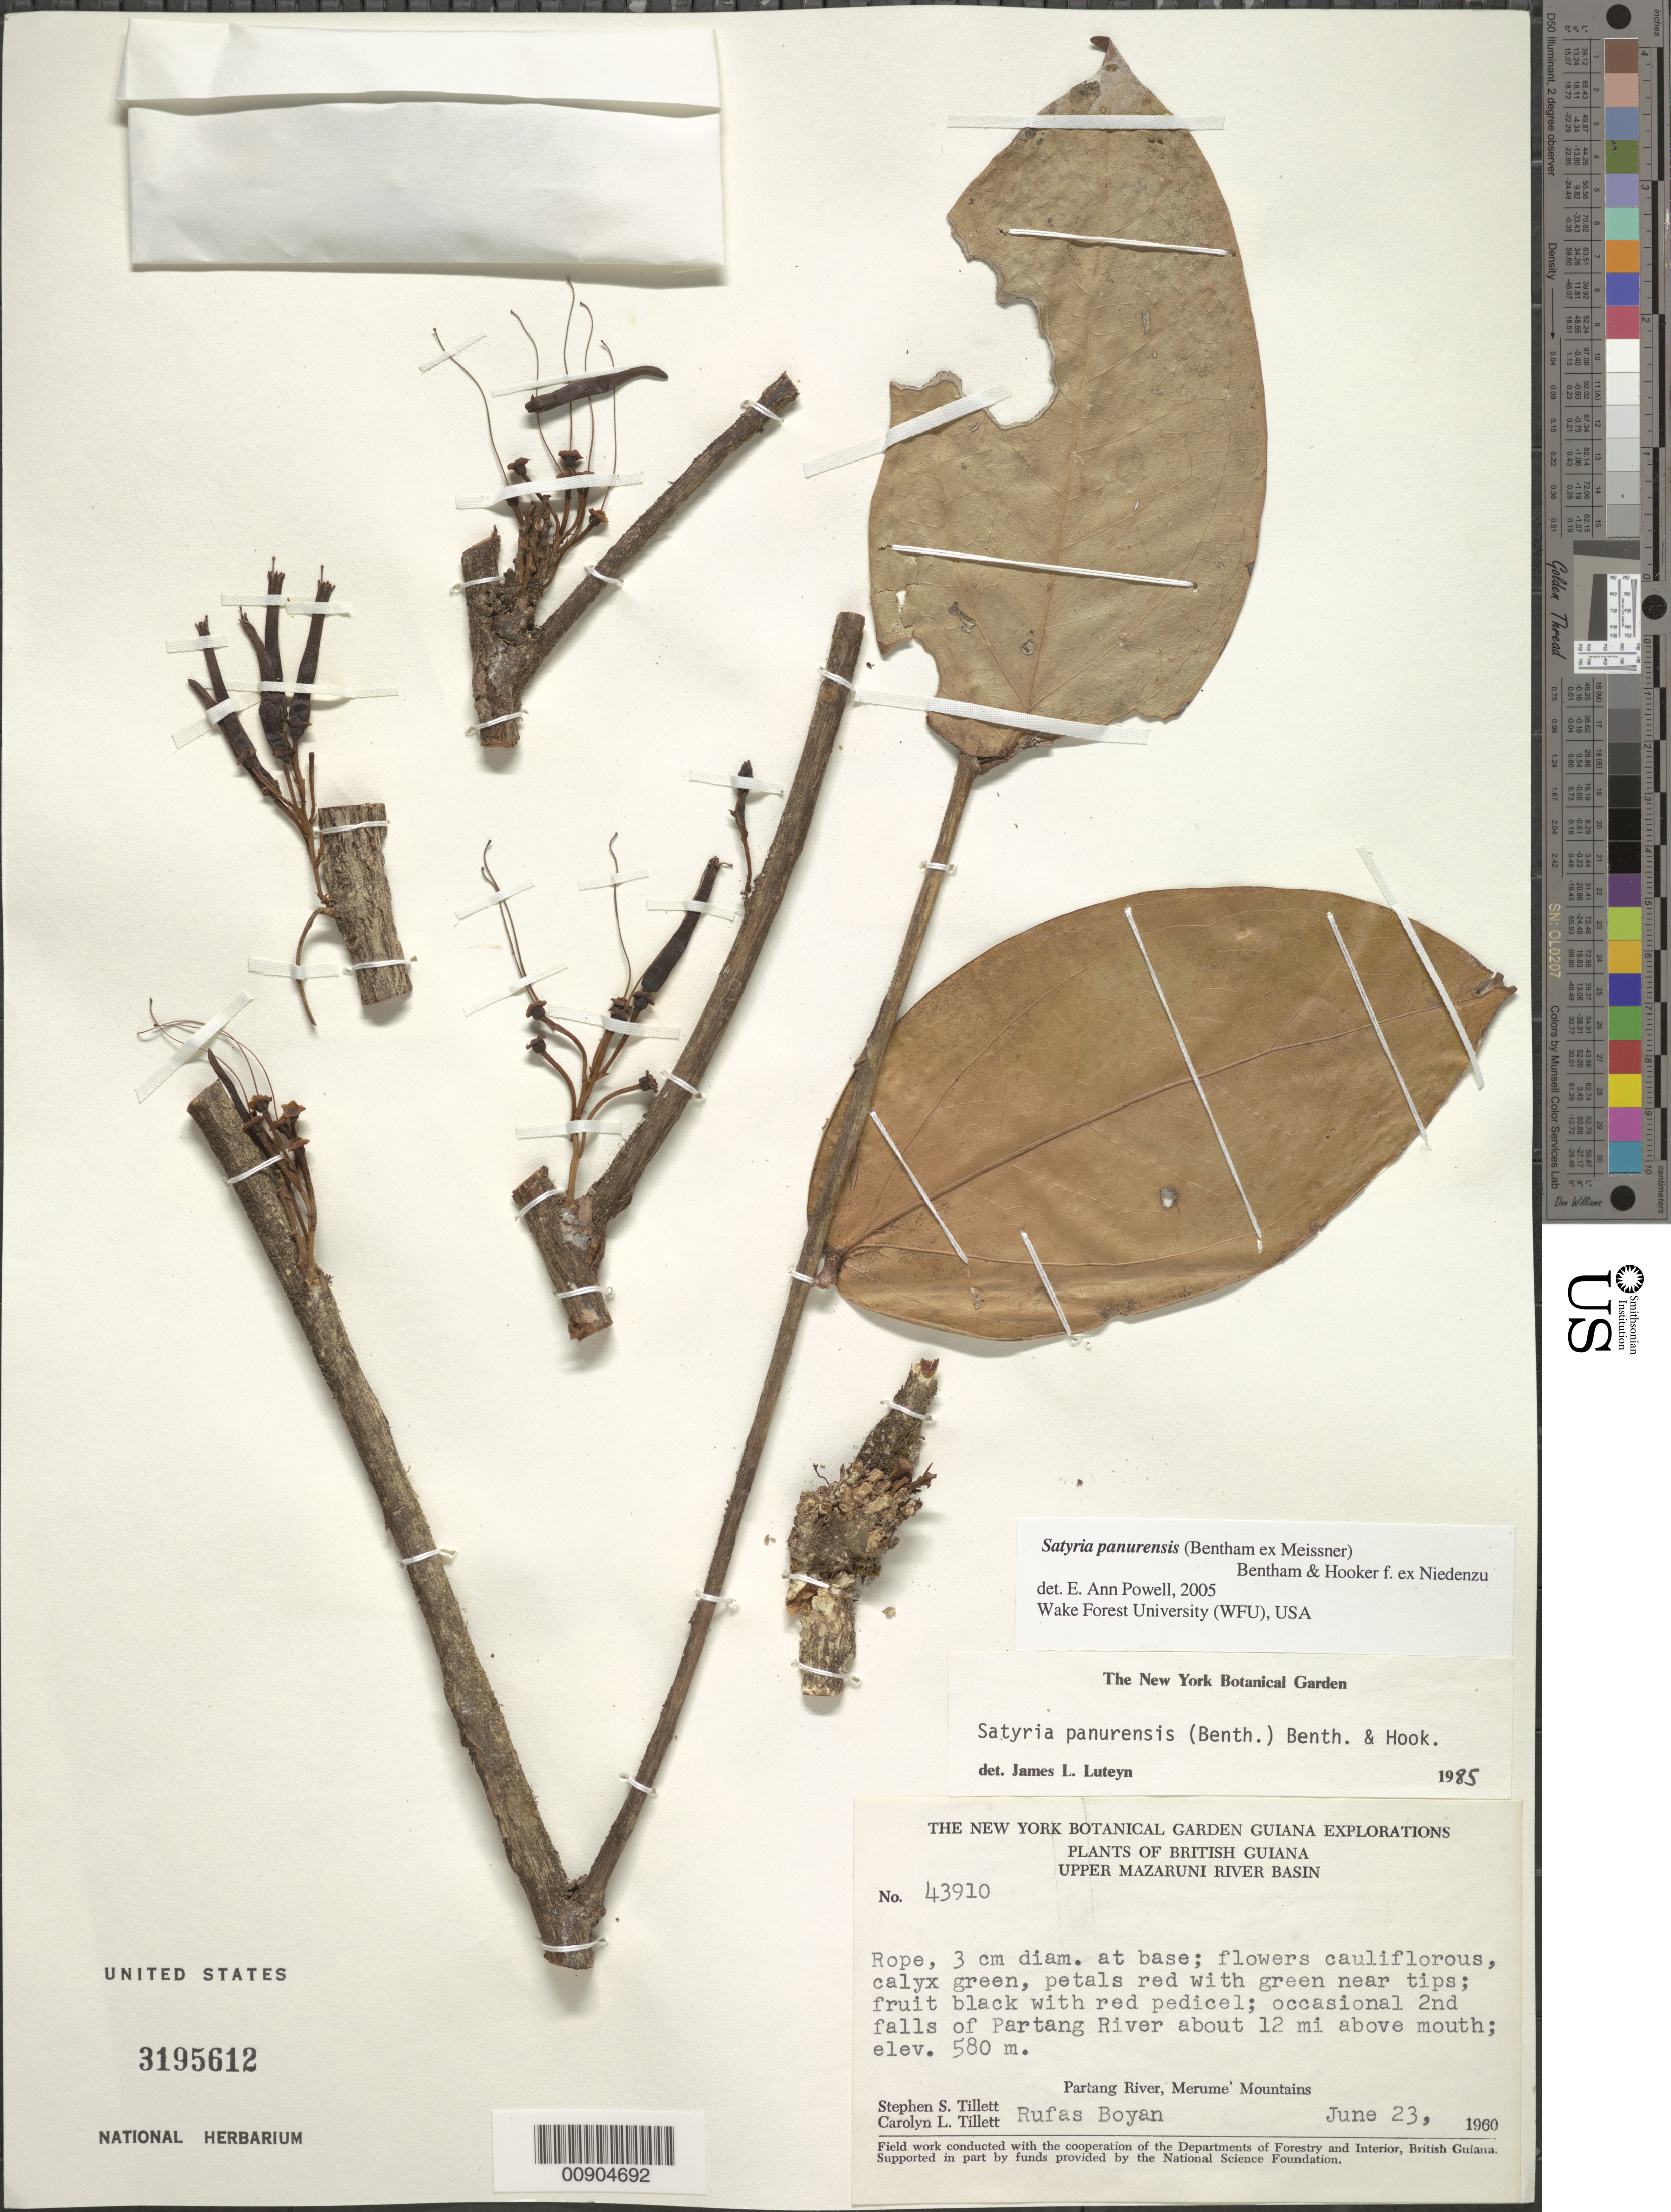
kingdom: Plantae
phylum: Tracheophyta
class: Magnoliopsida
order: Ericales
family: Ericaceae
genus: Satyria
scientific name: Satyria panurensis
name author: (Benth. ex Meisn.) Benth. & Hook. f. ex Nied.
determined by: Powell, E. A.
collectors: S. S. Tillett, C. L. Tillett & R. Boyan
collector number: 43910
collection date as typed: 23-Jun-60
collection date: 1960-06-23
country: Guyana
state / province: Cuyuni-Mazaruni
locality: Upper Mazaruni River Basin, Partang River, Merume Mountains; 2nd falls of Partang River, about 12 mi above mouth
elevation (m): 580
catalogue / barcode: US 3195612